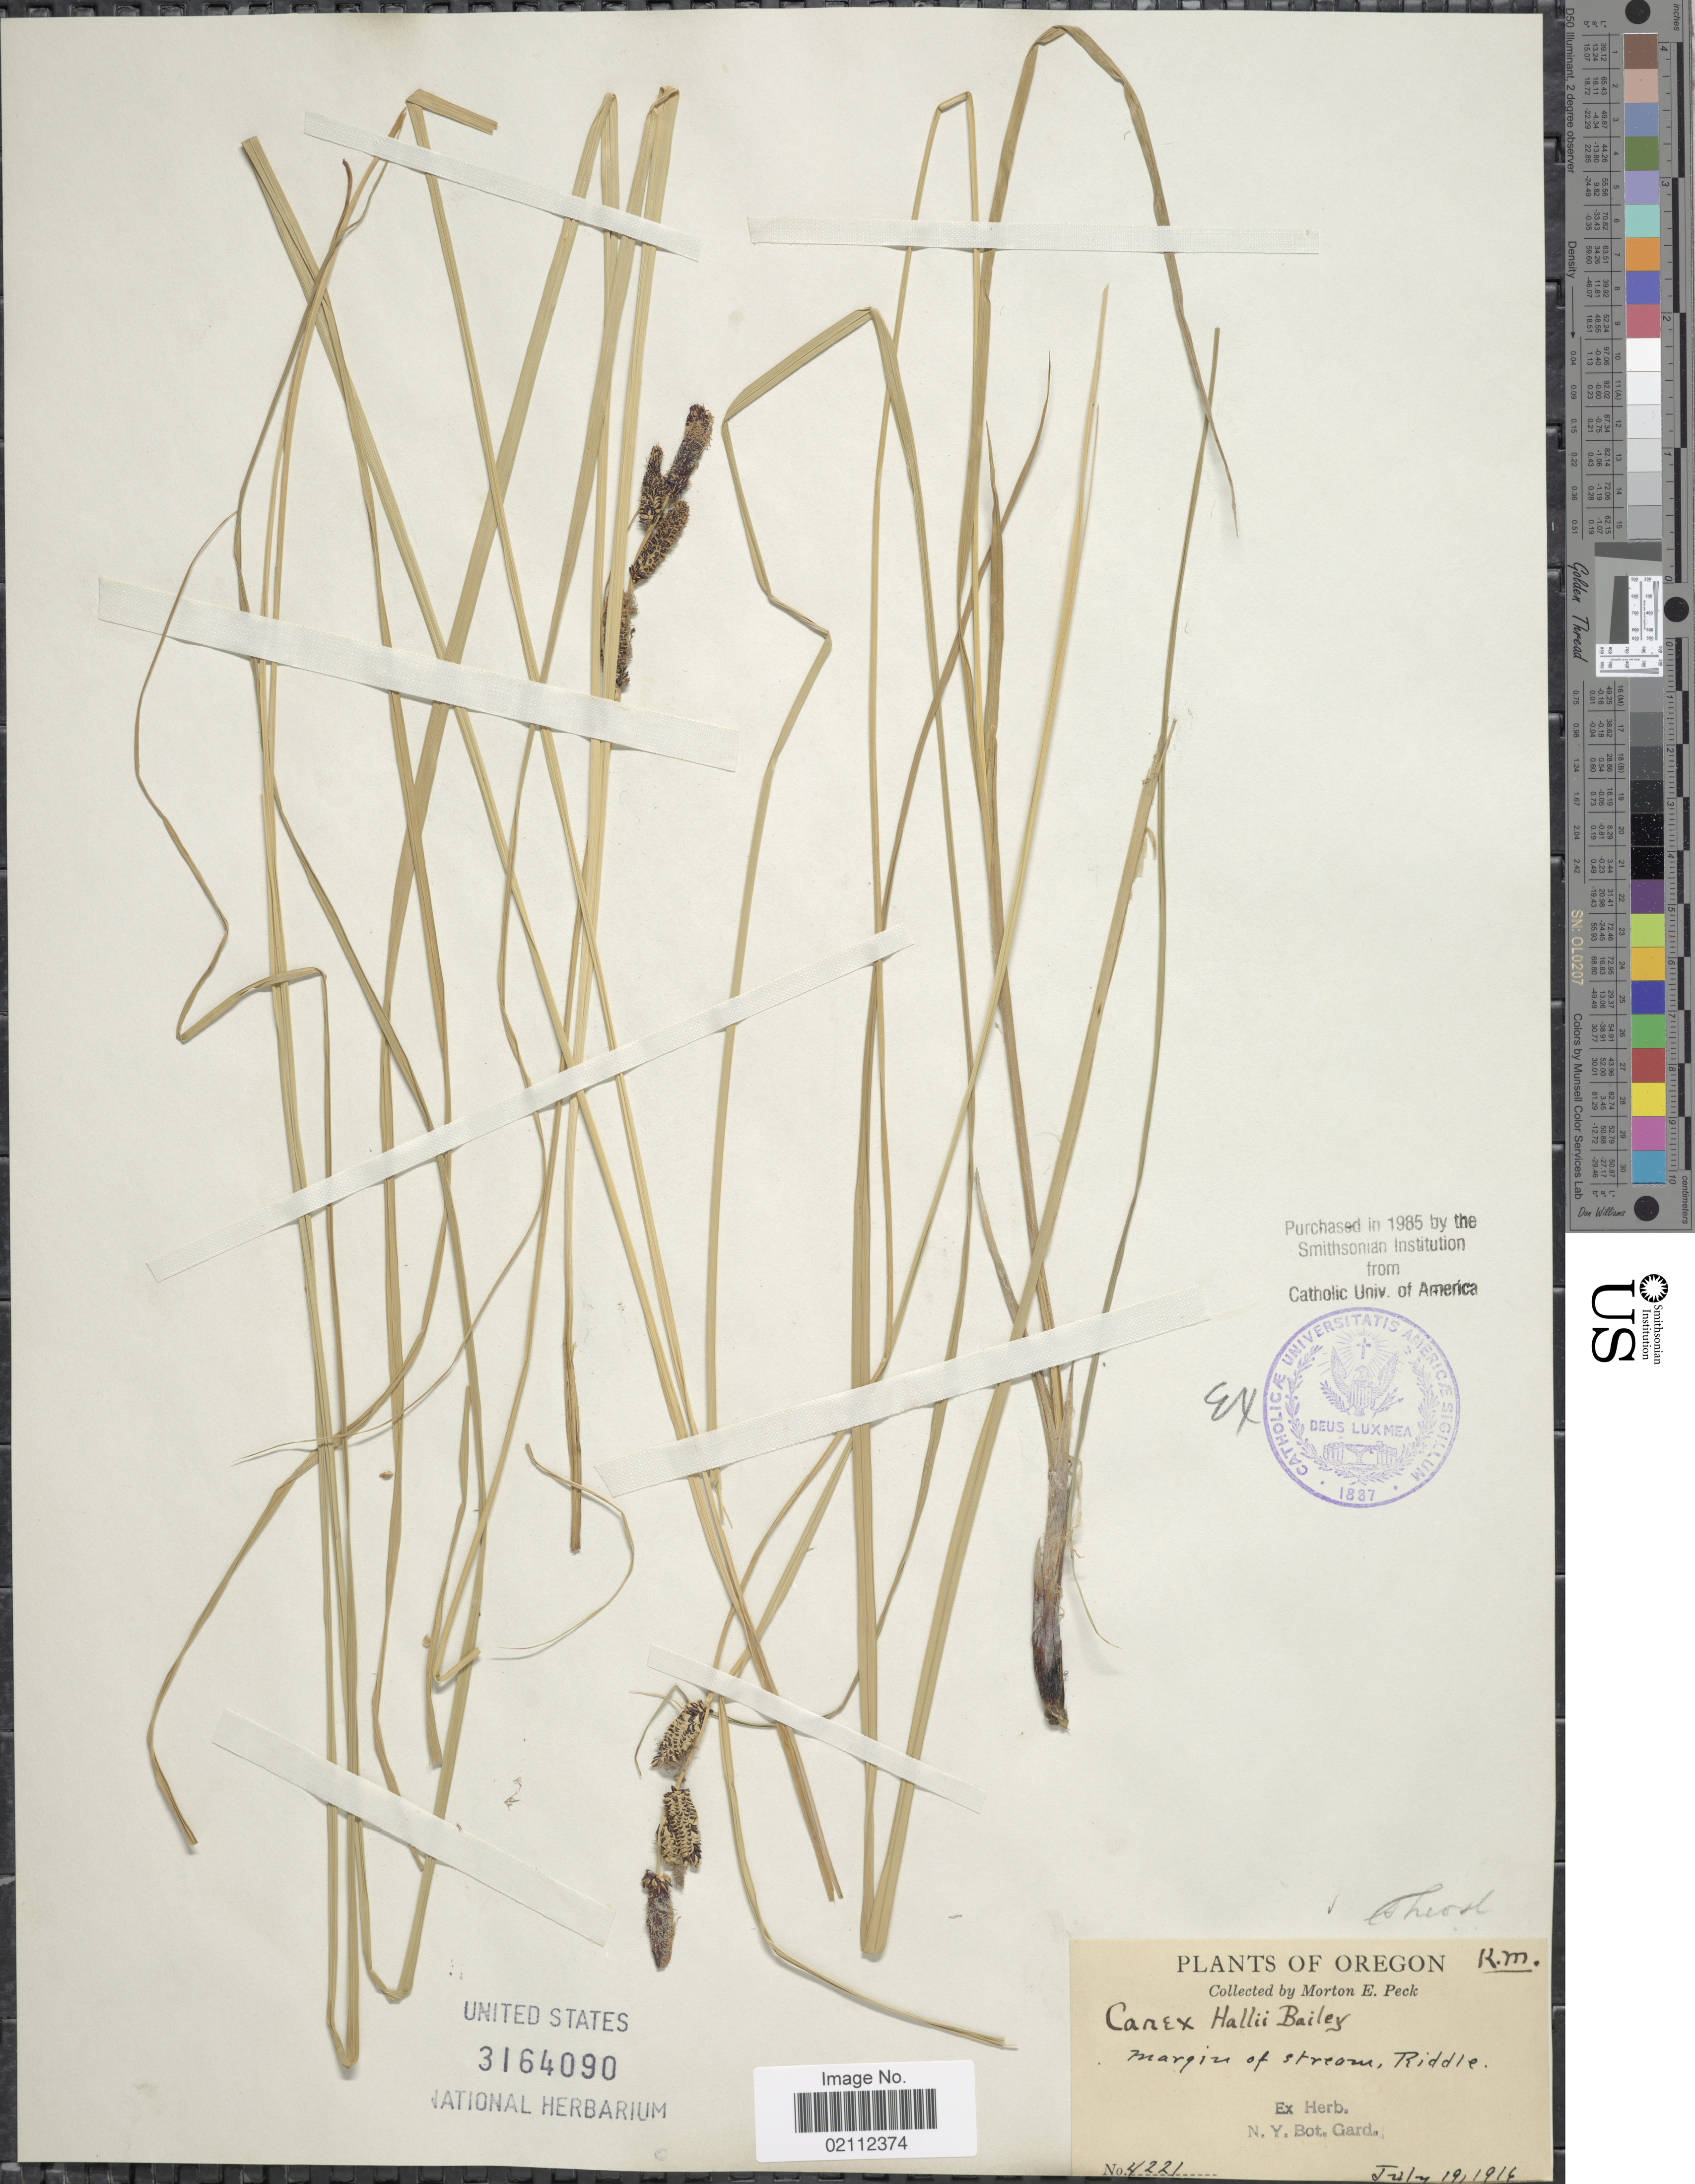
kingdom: Plantae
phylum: Tracheophyta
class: Liliopsida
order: Poales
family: Cyperaceae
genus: Carex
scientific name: Carex hallii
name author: Olney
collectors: M. E. Peck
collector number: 4221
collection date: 1916-07-19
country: United States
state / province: Oregon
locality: Riddle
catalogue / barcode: US 3164090